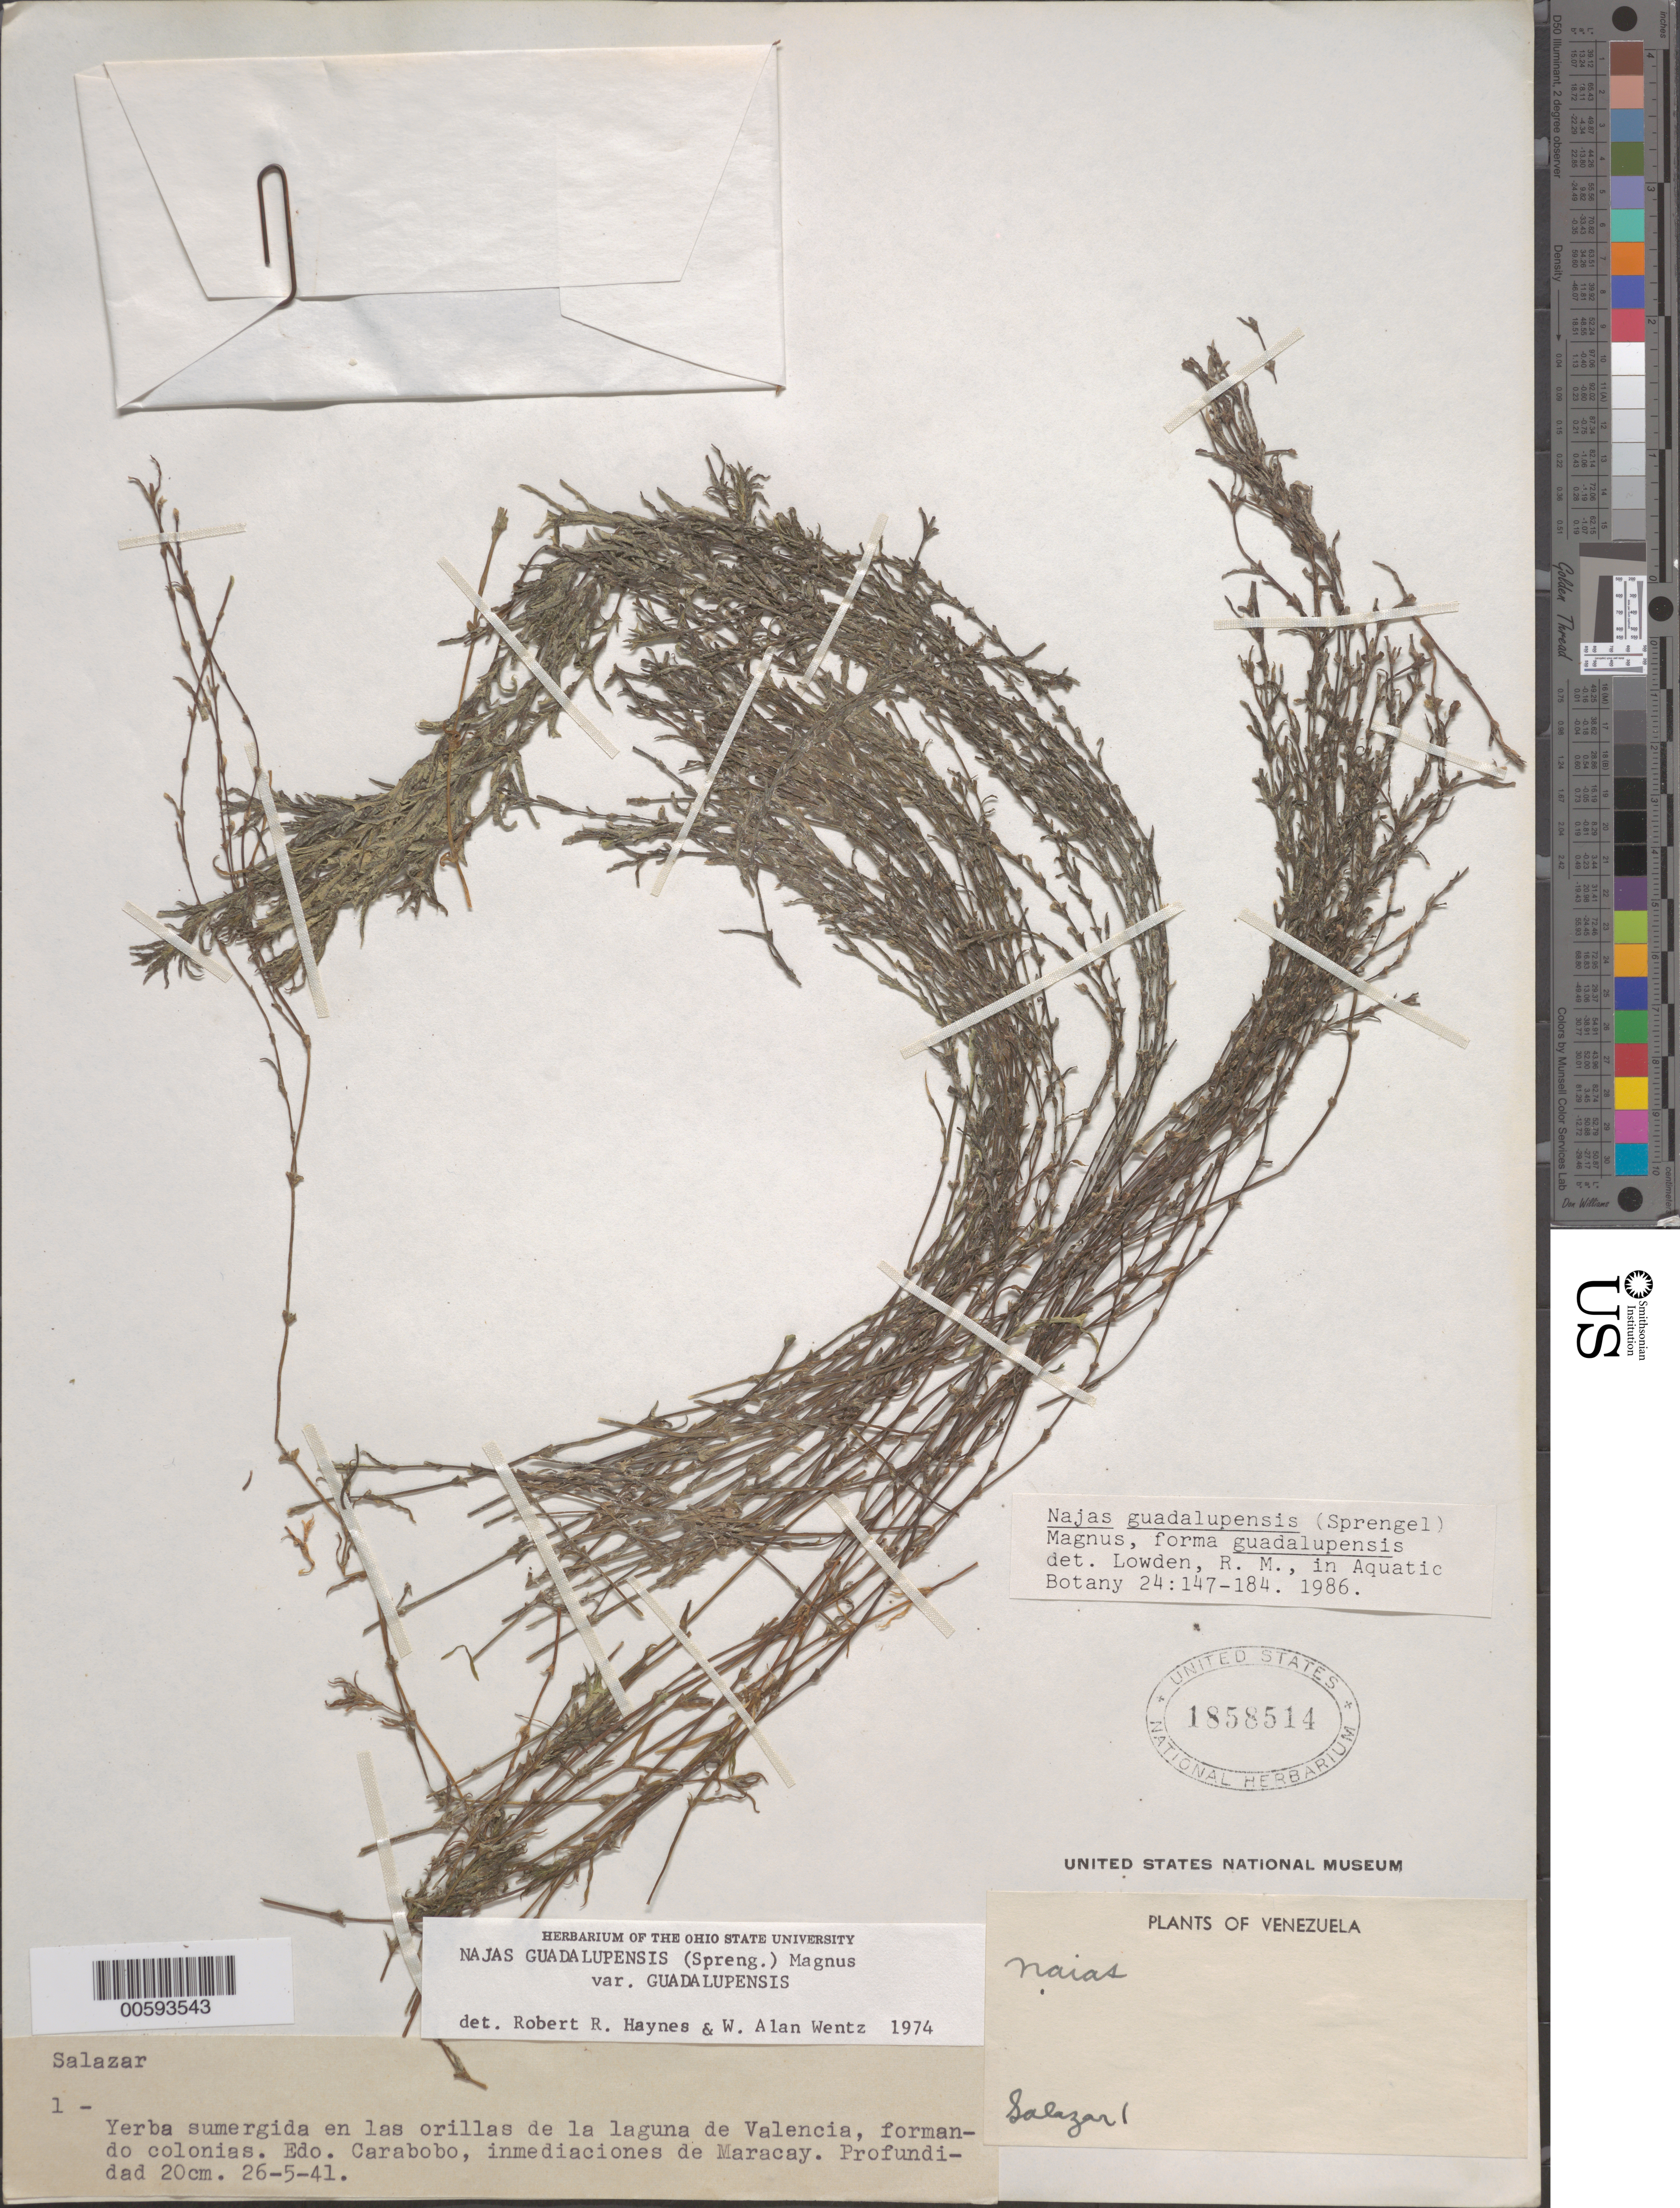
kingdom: Plantae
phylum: Tracheophyta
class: Liliopsida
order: Alismatales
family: Hydrocharitaceae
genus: Najas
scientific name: Najas guadalupensis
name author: (Spreng.) Magnus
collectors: -. Salazar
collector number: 1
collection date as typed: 26 May 1941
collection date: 1941-05-26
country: Venezuela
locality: Laguna de Valencia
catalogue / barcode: US 1858514